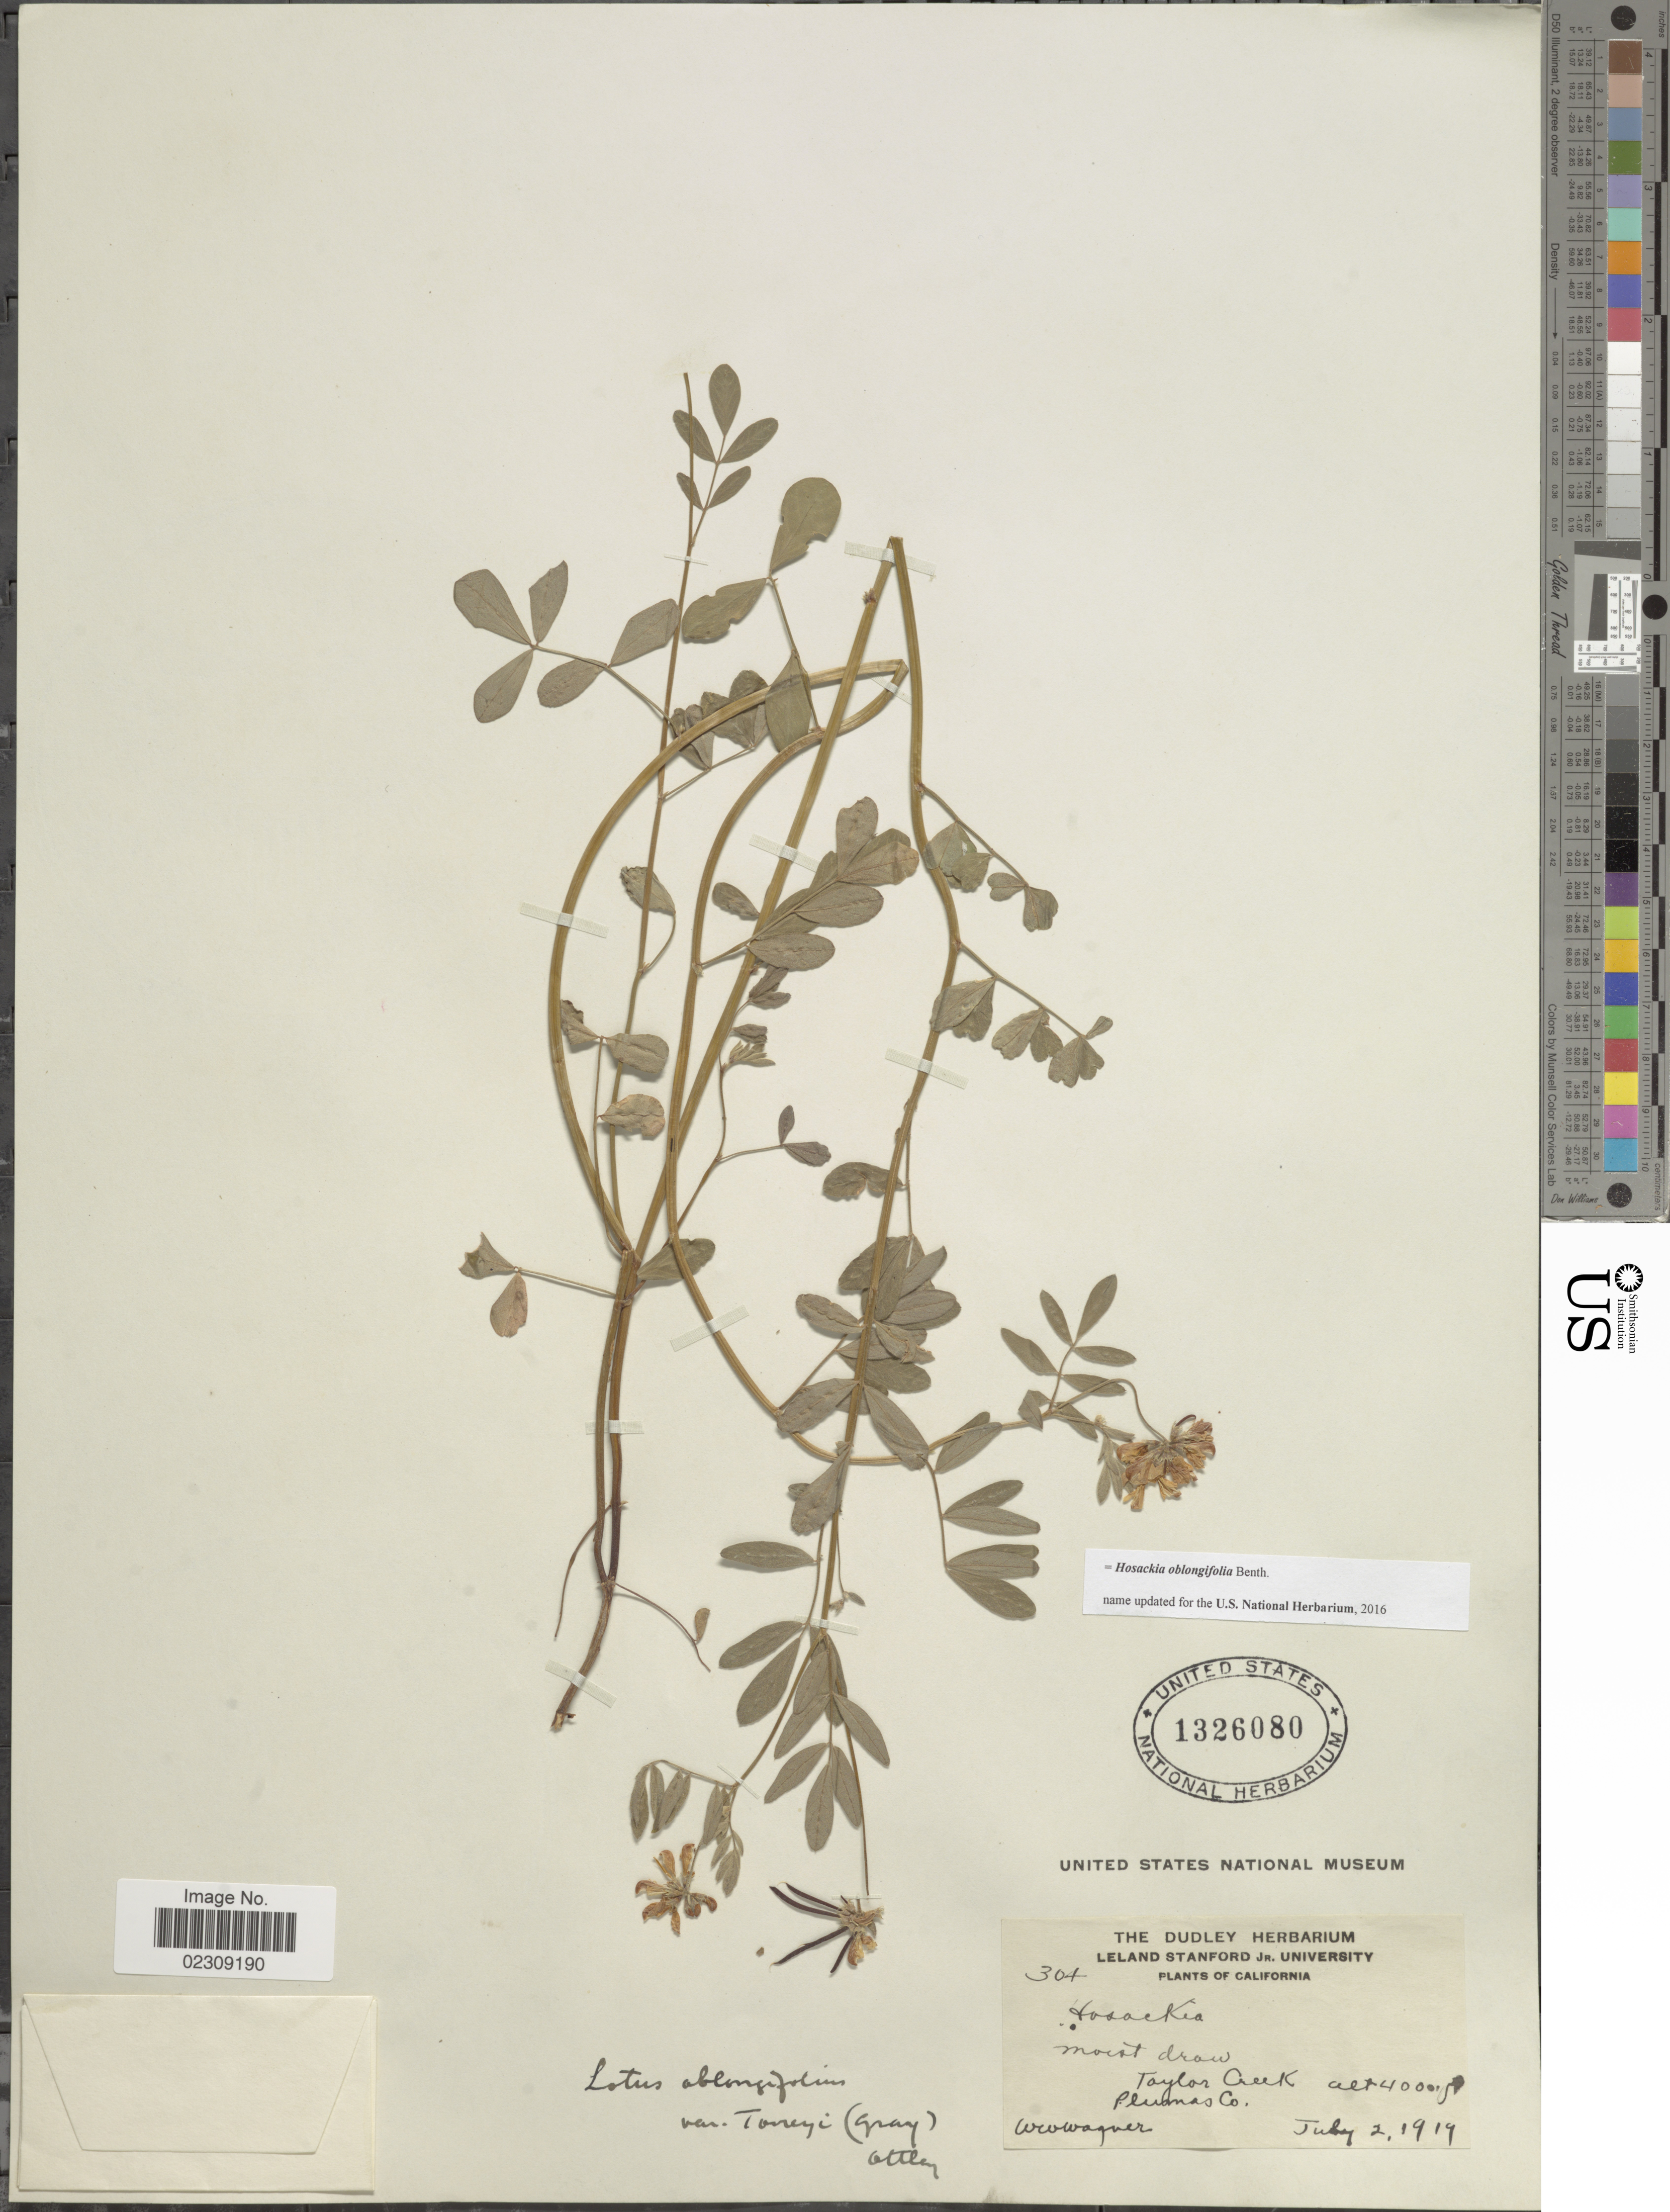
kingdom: Plantae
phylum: Tracheophyta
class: Magnoliopsida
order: Fabales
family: Fabaceae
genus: Hosackia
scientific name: Hosackia oblongifolia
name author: Benth.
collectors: W. Wagner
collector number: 304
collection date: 1919-07-02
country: United States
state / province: California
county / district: Plumas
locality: Moist draw, Taylor Creek, Plumas Co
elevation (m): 1219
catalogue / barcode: US 1326080